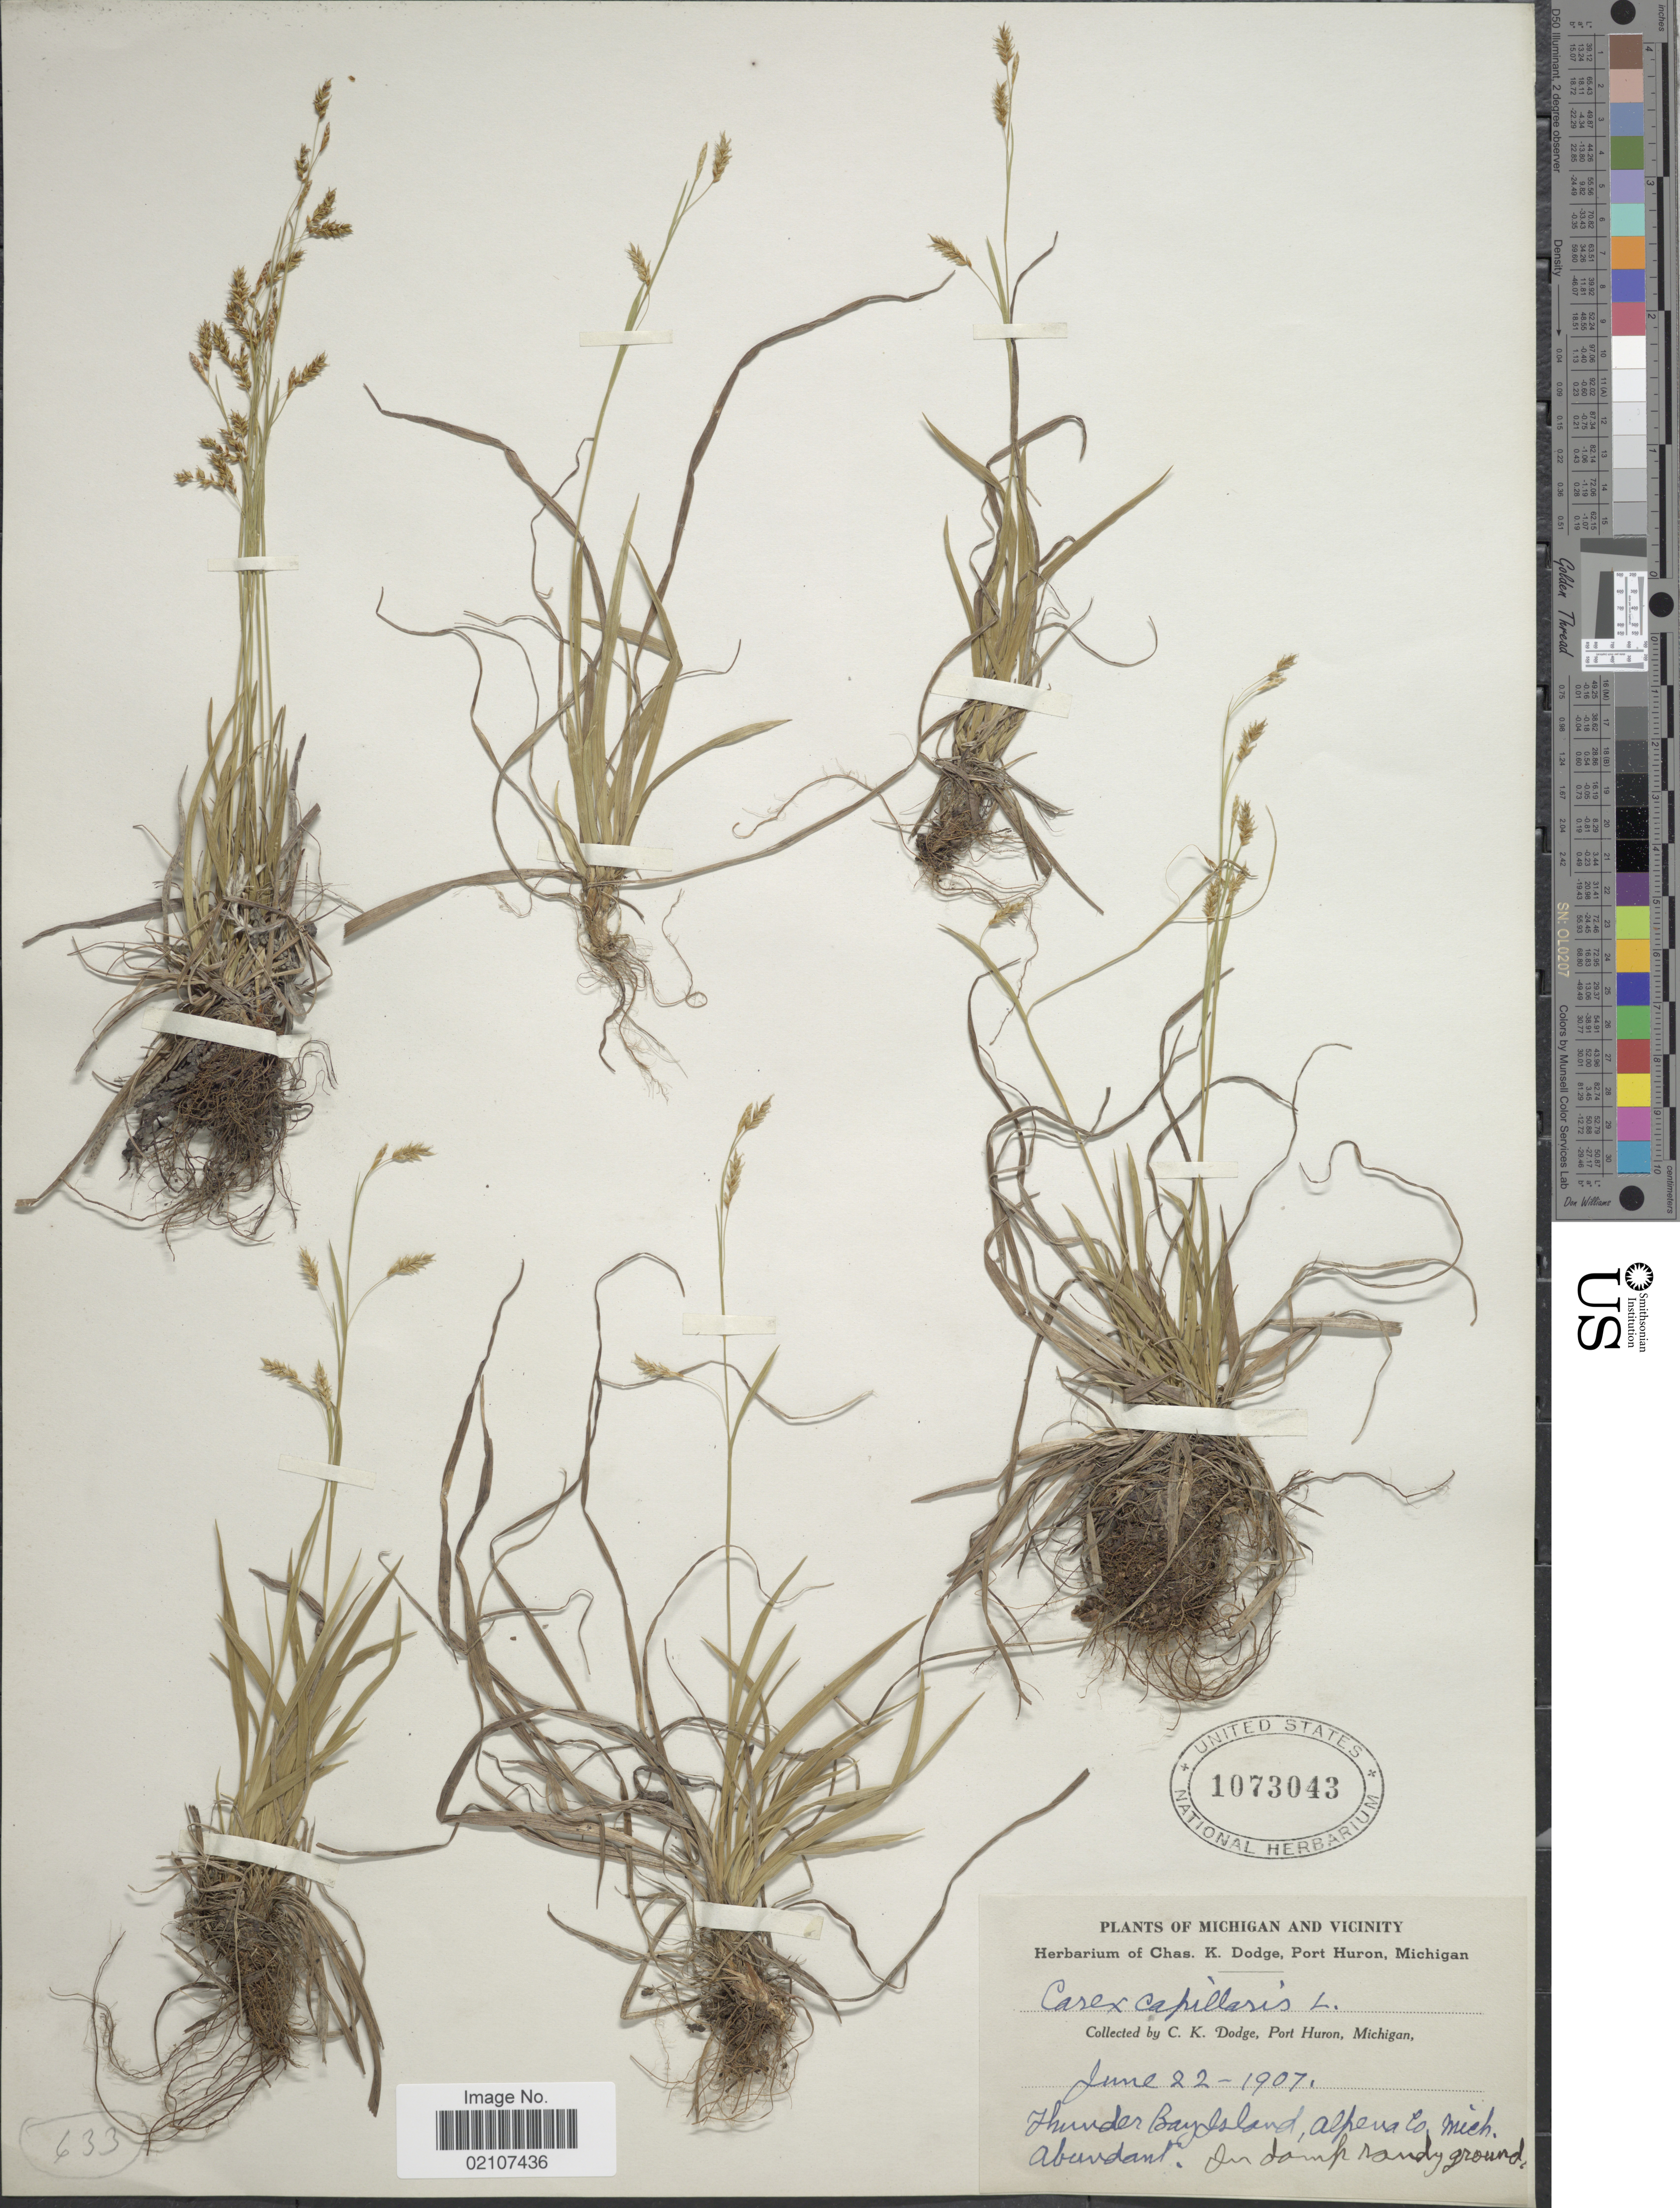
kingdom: Plantae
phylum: Tracheophyta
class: Liliopsida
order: Poales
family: Cyperaceae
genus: Carex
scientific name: Carex capillaris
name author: L.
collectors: C. Dodge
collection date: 1907-06-22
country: United States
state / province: Michigan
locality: Michigan and Vicinity, Thunder Bay Island, Alpena Co. Abundant. In damp sandy ground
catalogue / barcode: US 1073043